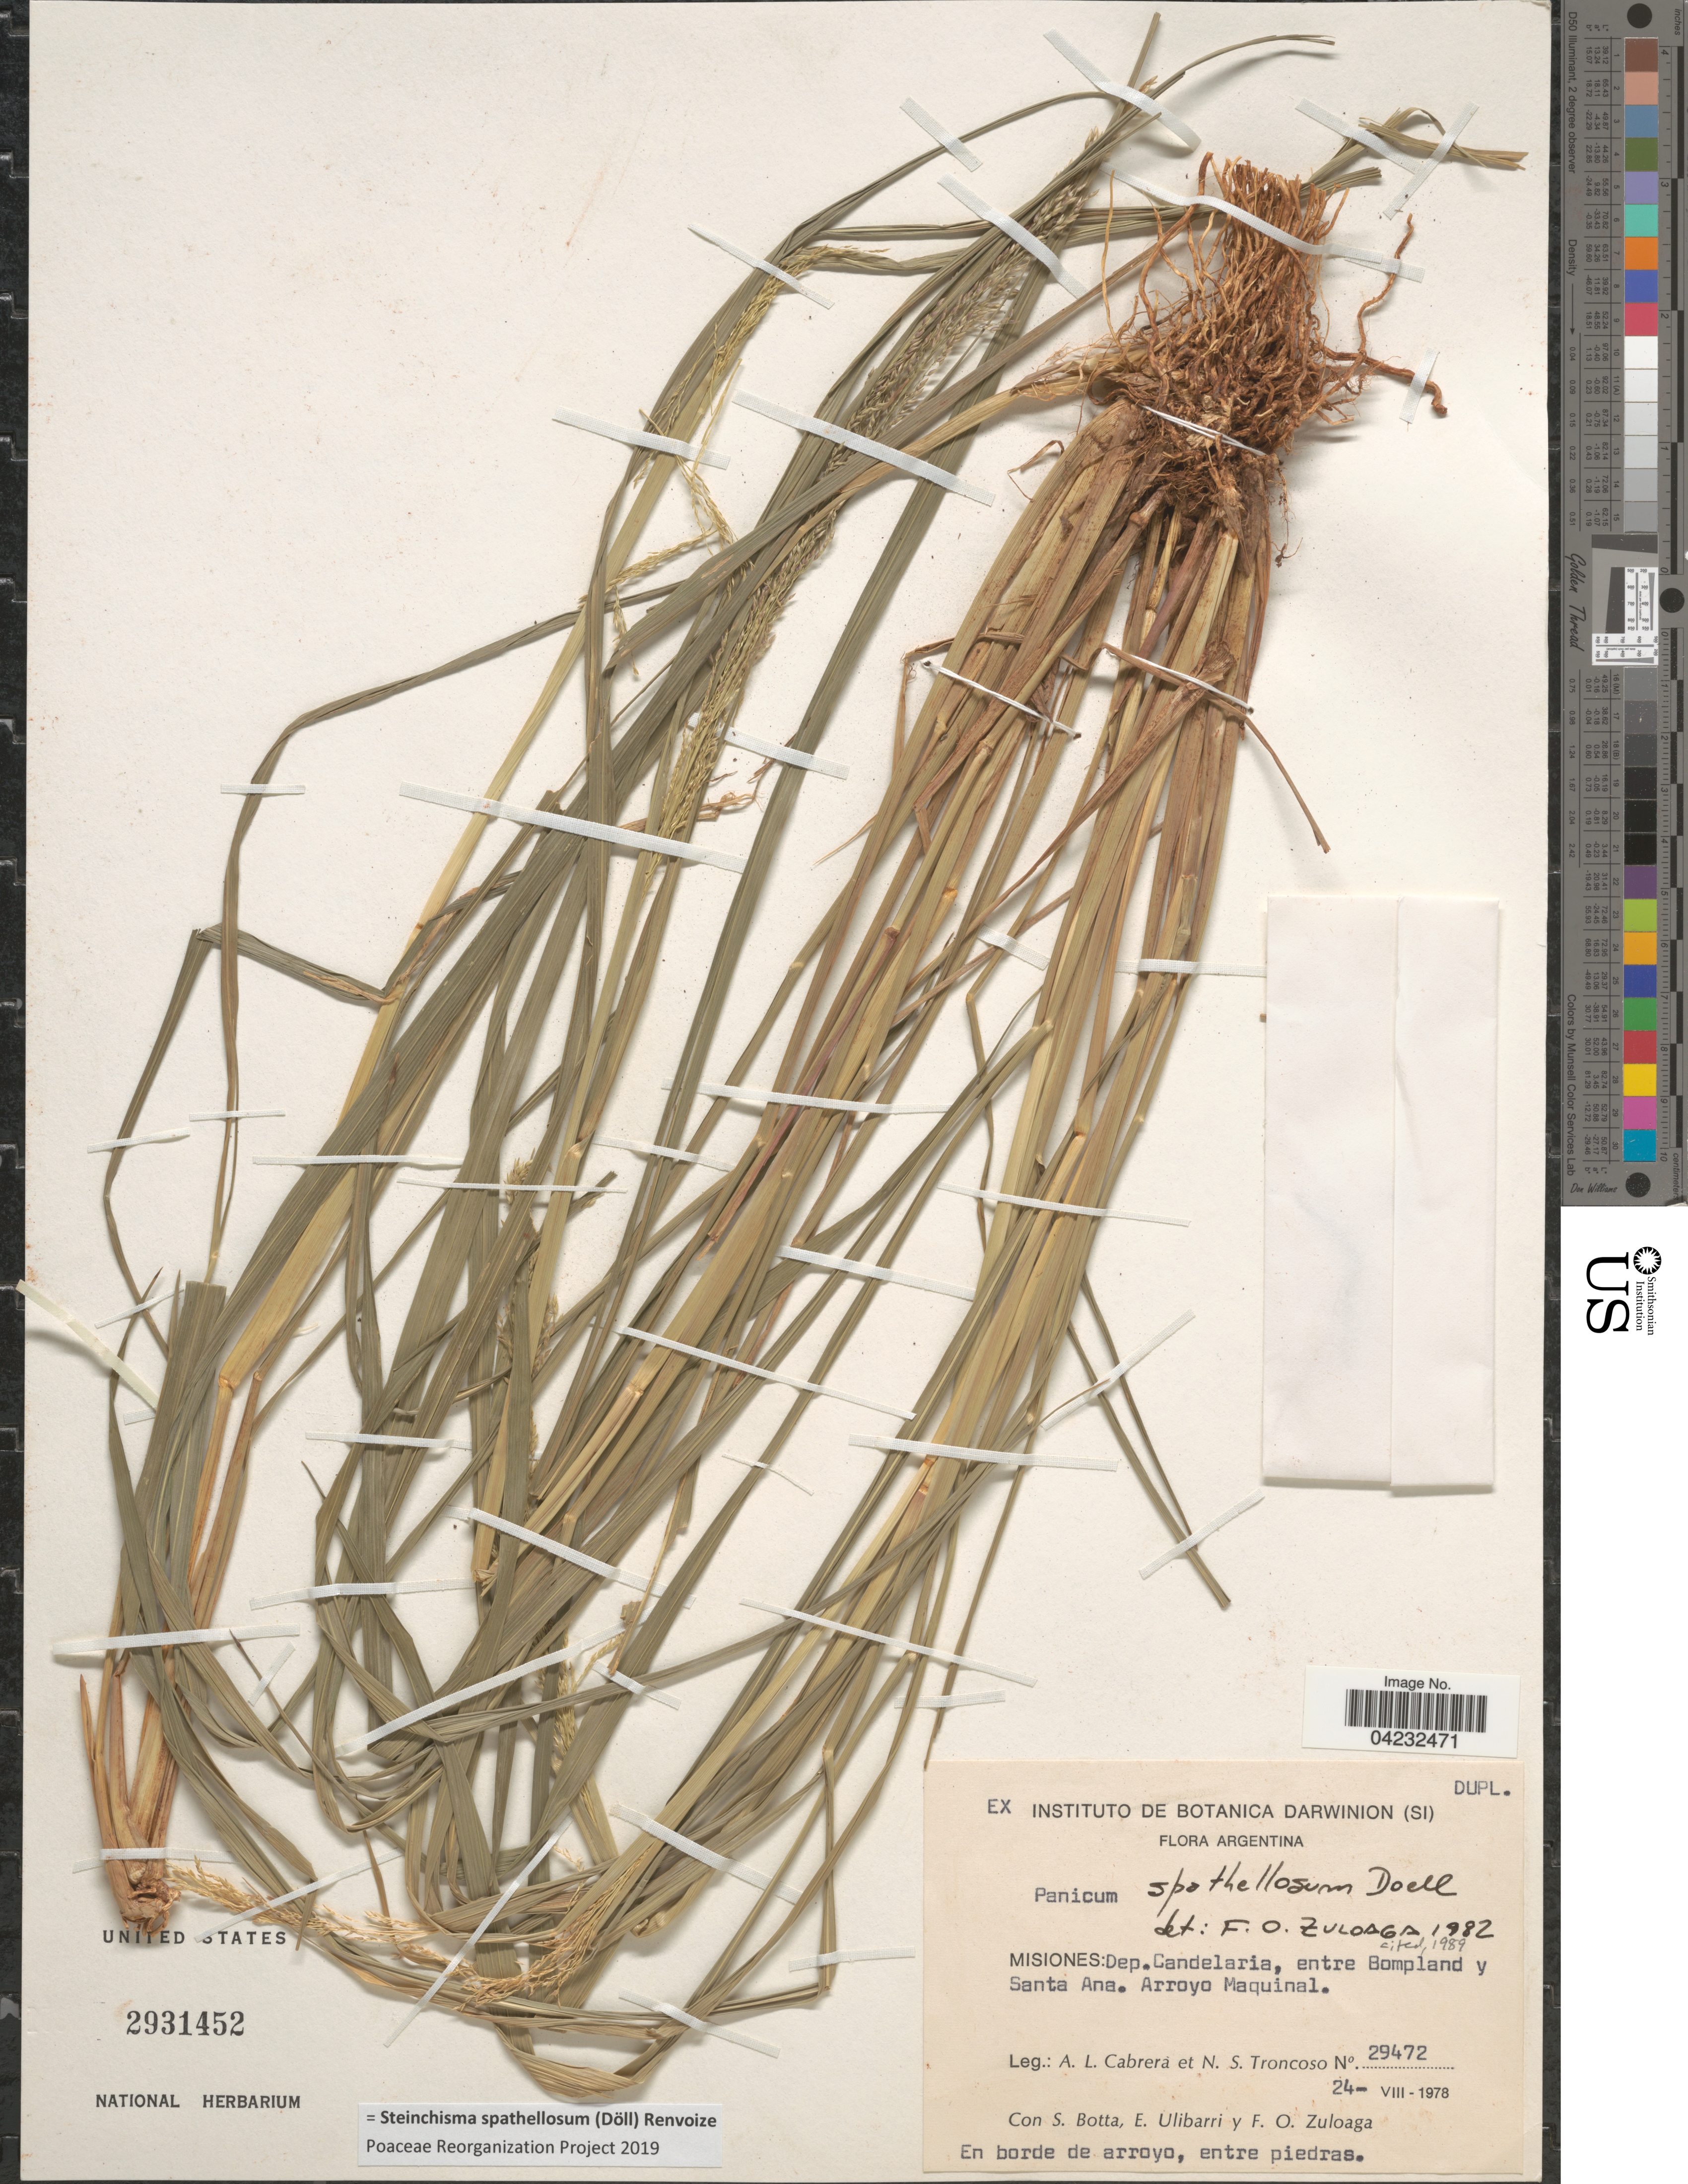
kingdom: Plantae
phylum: Tracheophyta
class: Liliopsida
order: Poales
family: Poaceae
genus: Steinchisma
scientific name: Steinchisma spathellosum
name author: (Döll) Renvoize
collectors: A. L. Cabrera, N. Troncoso, S. Botta, E. Ulibarri & F. O. Zuloaga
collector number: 29472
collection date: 1978-08-24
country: Argentina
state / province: Misiones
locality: Dep. Candelaria, entre Bompland y Santa Ana. Arroyo Maquinal.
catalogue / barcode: US 2931452